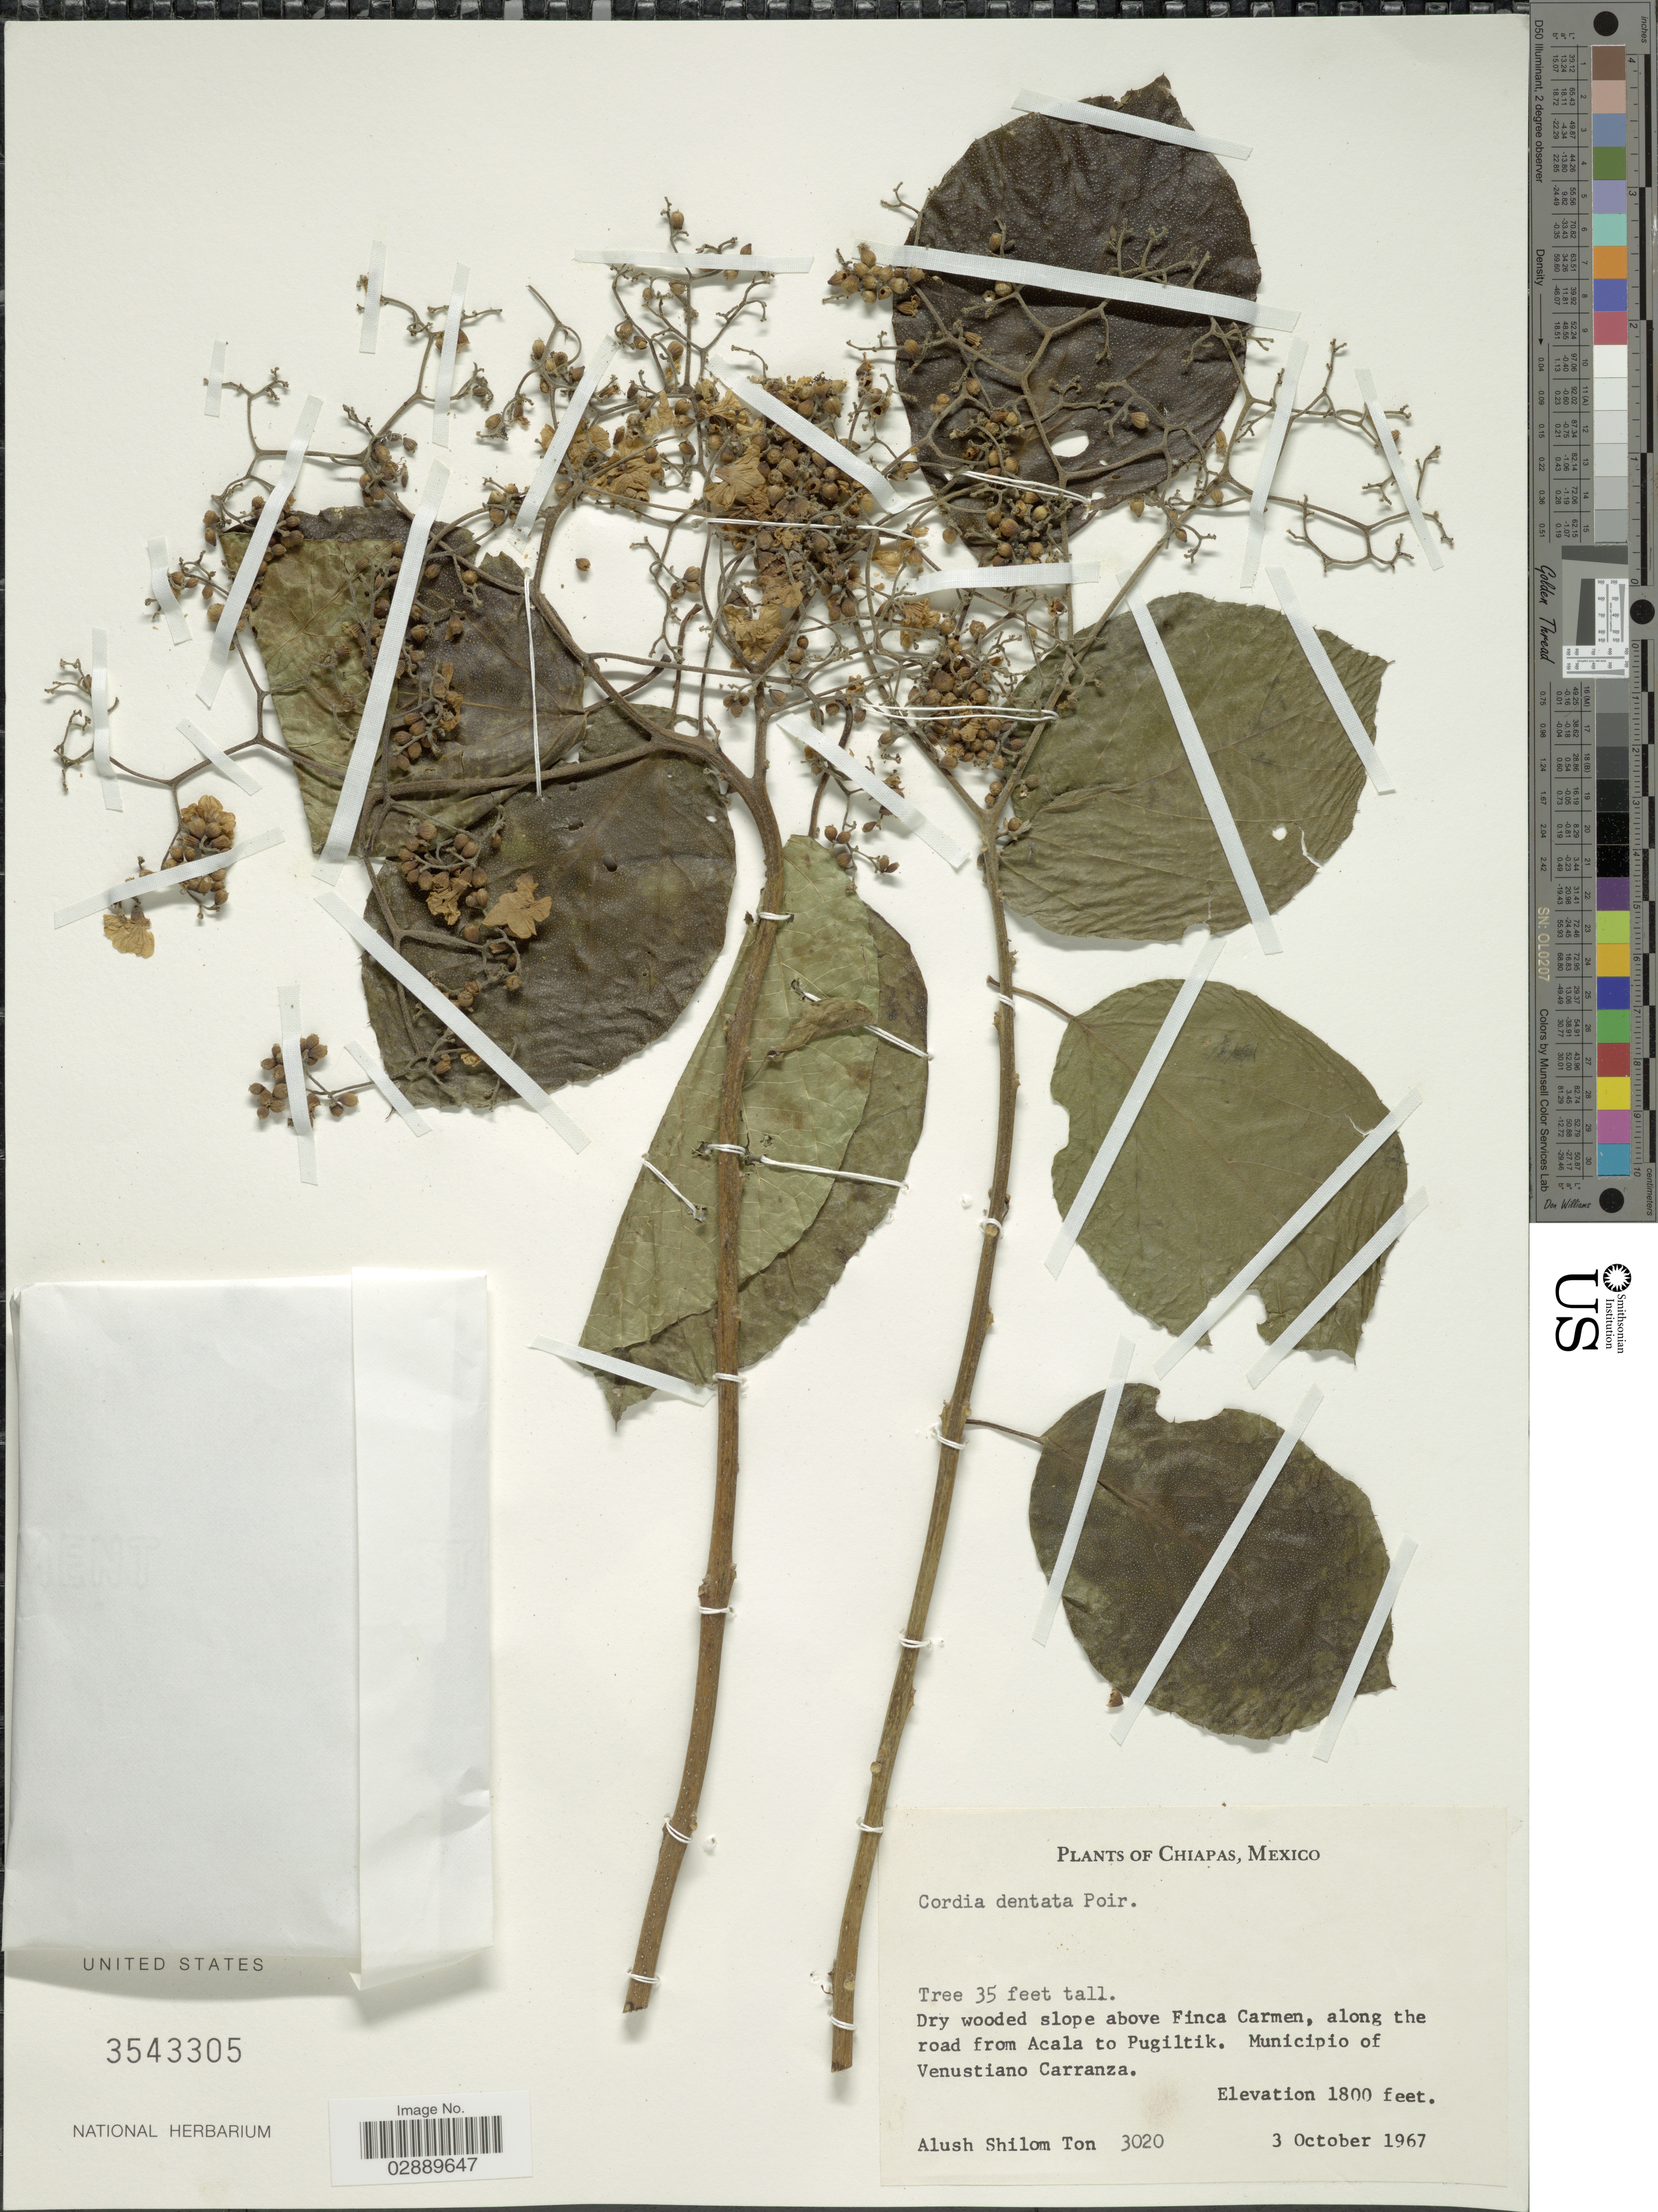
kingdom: Plantae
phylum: Tracheophyta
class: Magnoliopsida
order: Boraginales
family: Cordiaceae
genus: Cordia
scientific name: Cordia dentata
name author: Poir.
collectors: A. M. Ton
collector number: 3020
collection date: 1967-10-03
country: Mexico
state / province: Chiapas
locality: Dry wooded slope above Finca Carmen, along the road from Acala to Pugiltik. Municipio de Venustiano Carranza.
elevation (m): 549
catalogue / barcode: US 3543305